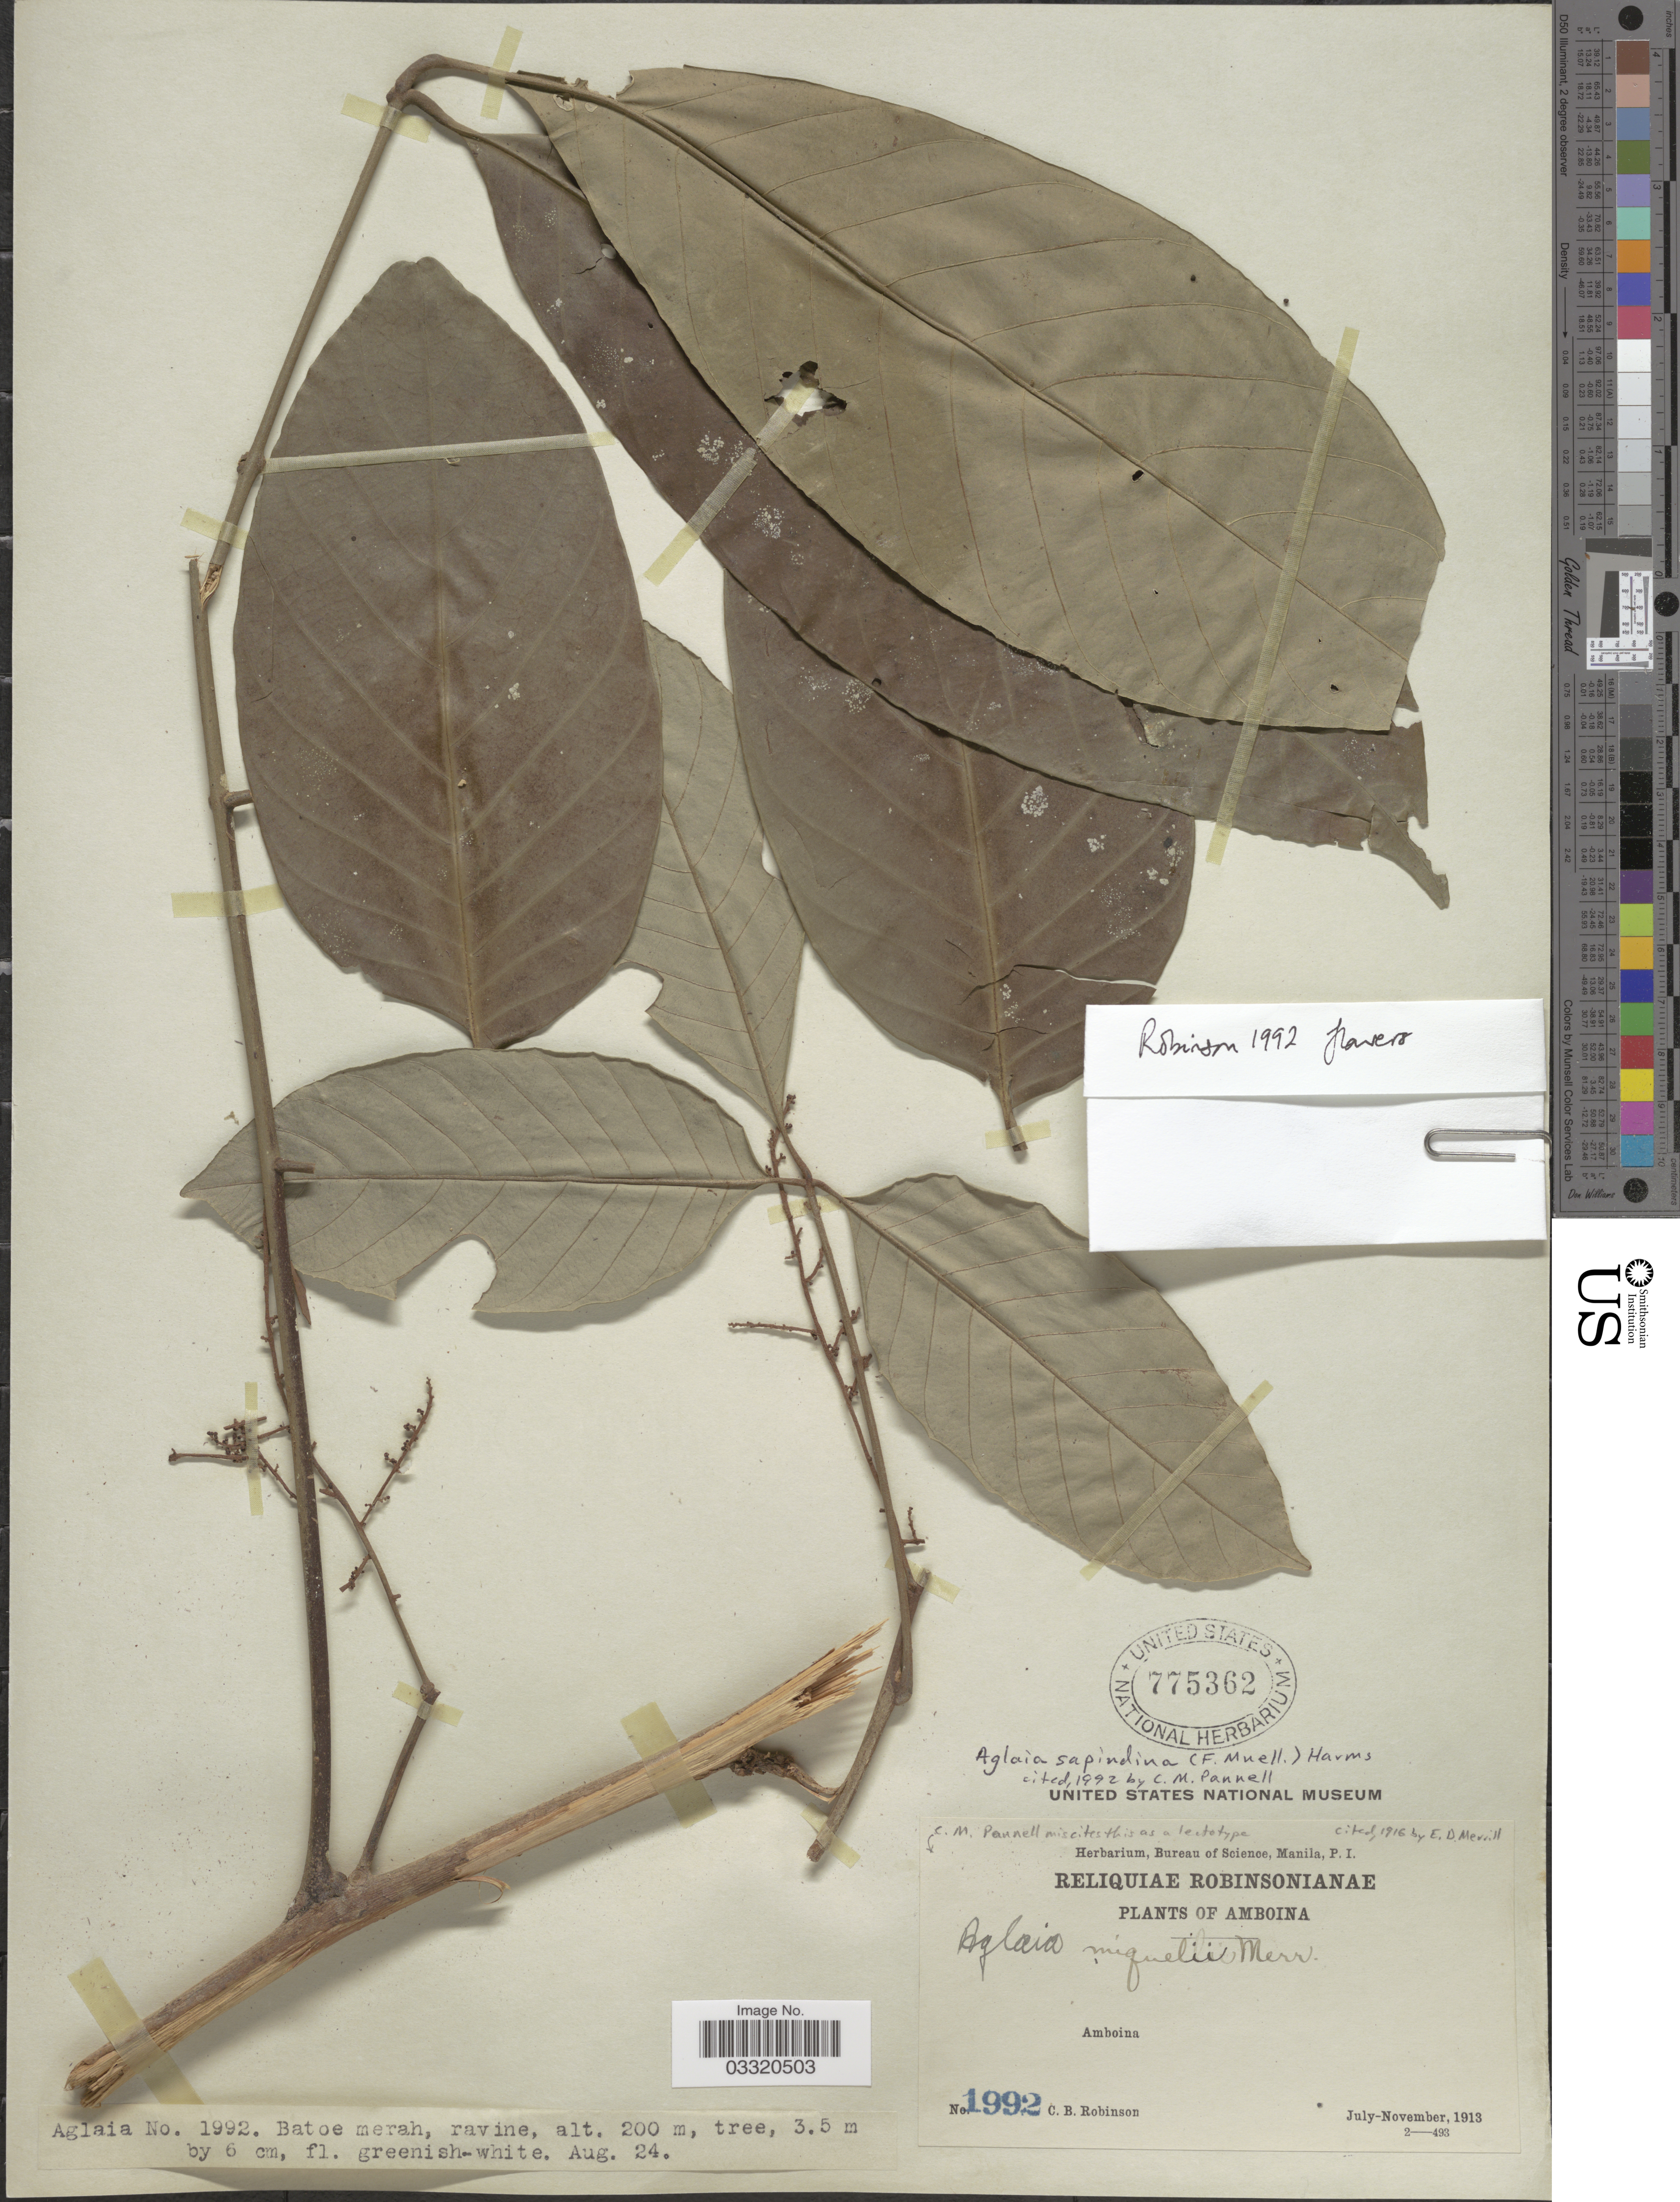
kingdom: Plantae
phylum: Tracheophyta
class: Magnoliopsida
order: Sapindales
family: Meliaceae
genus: Aglaia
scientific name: Aglaia sapindina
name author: (F. Muell.) Harms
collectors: C. Robinson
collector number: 1992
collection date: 1913-08-24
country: Indonesia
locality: Amboina. Batoe merah, ravine.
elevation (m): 200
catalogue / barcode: US 775362